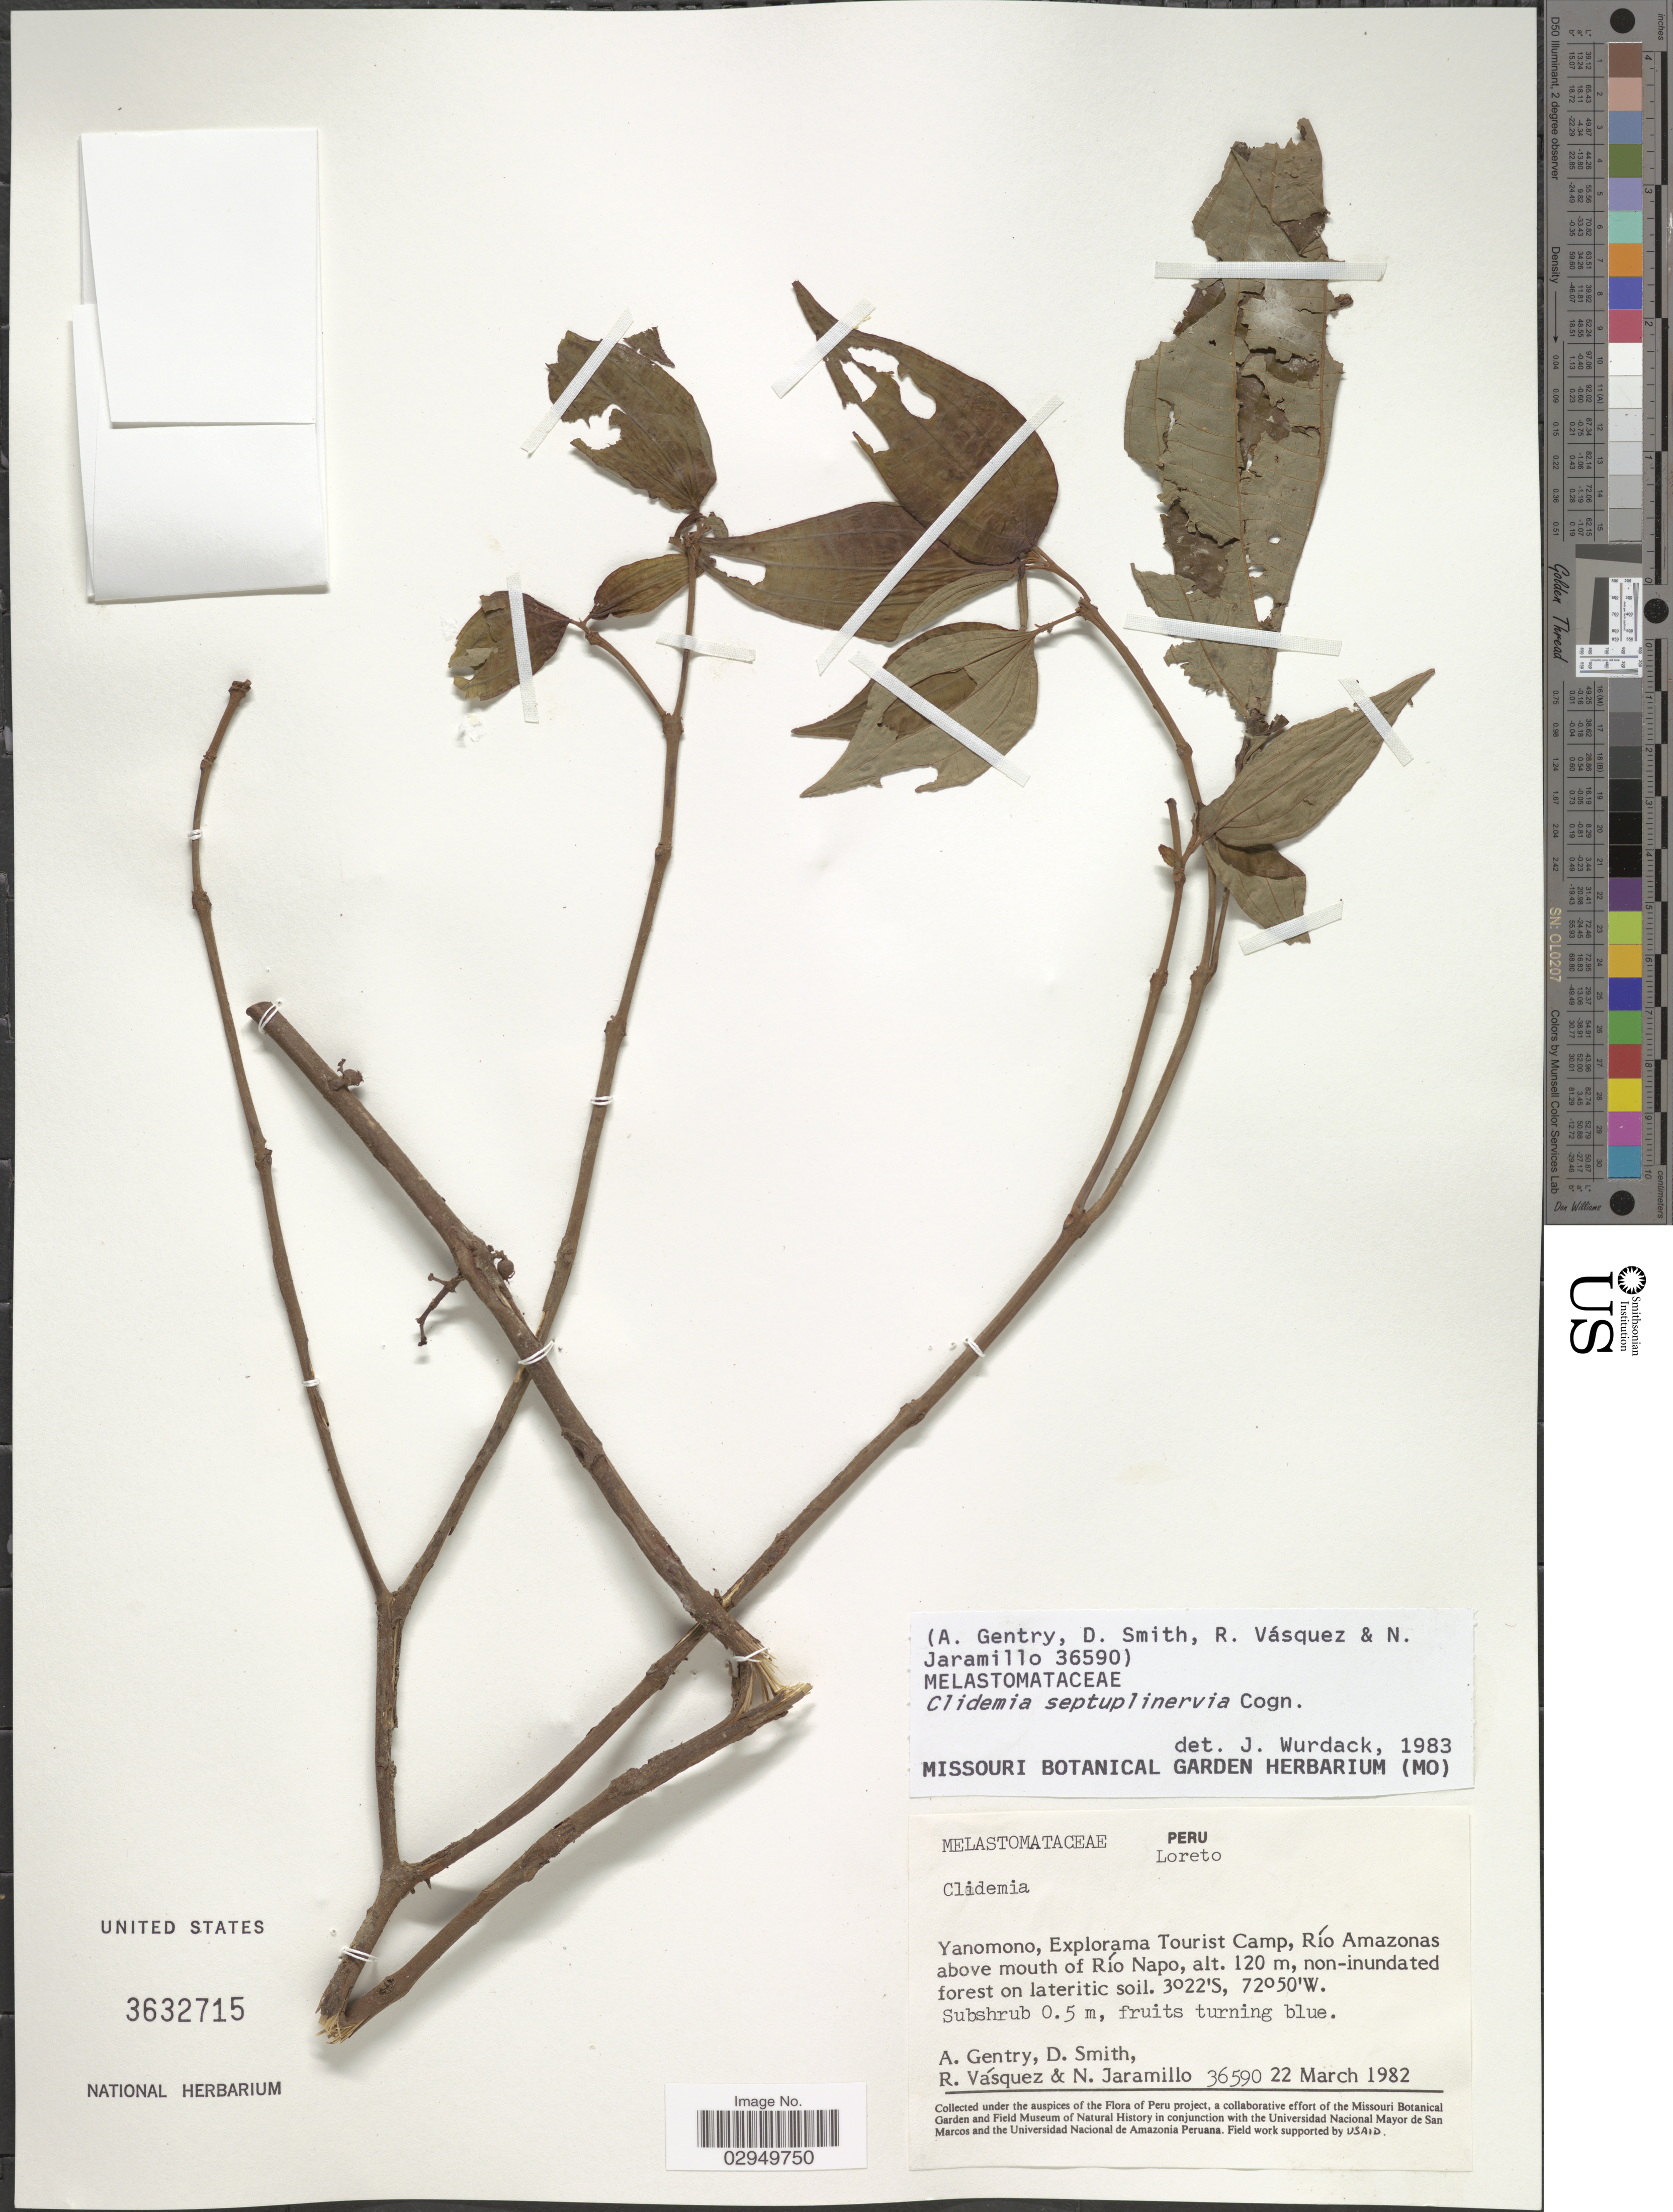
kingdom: Plantae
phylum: Tracheophyta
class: Magnoliopsida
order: Myrtales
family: Melastomataceae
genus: Clidemia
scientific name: Clidemia septuplinervia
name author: Cogn.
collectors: A. H. Gentry, D. Smith, R. Vásquez & N. Jaramillo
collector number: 36590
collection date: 1982-03-22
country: Peru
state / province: Loreto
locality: Yanomono, Explorama Tourist Camp, Río Amazonas above mouth of Río Napo.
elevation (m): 120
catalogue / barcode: US 3632715